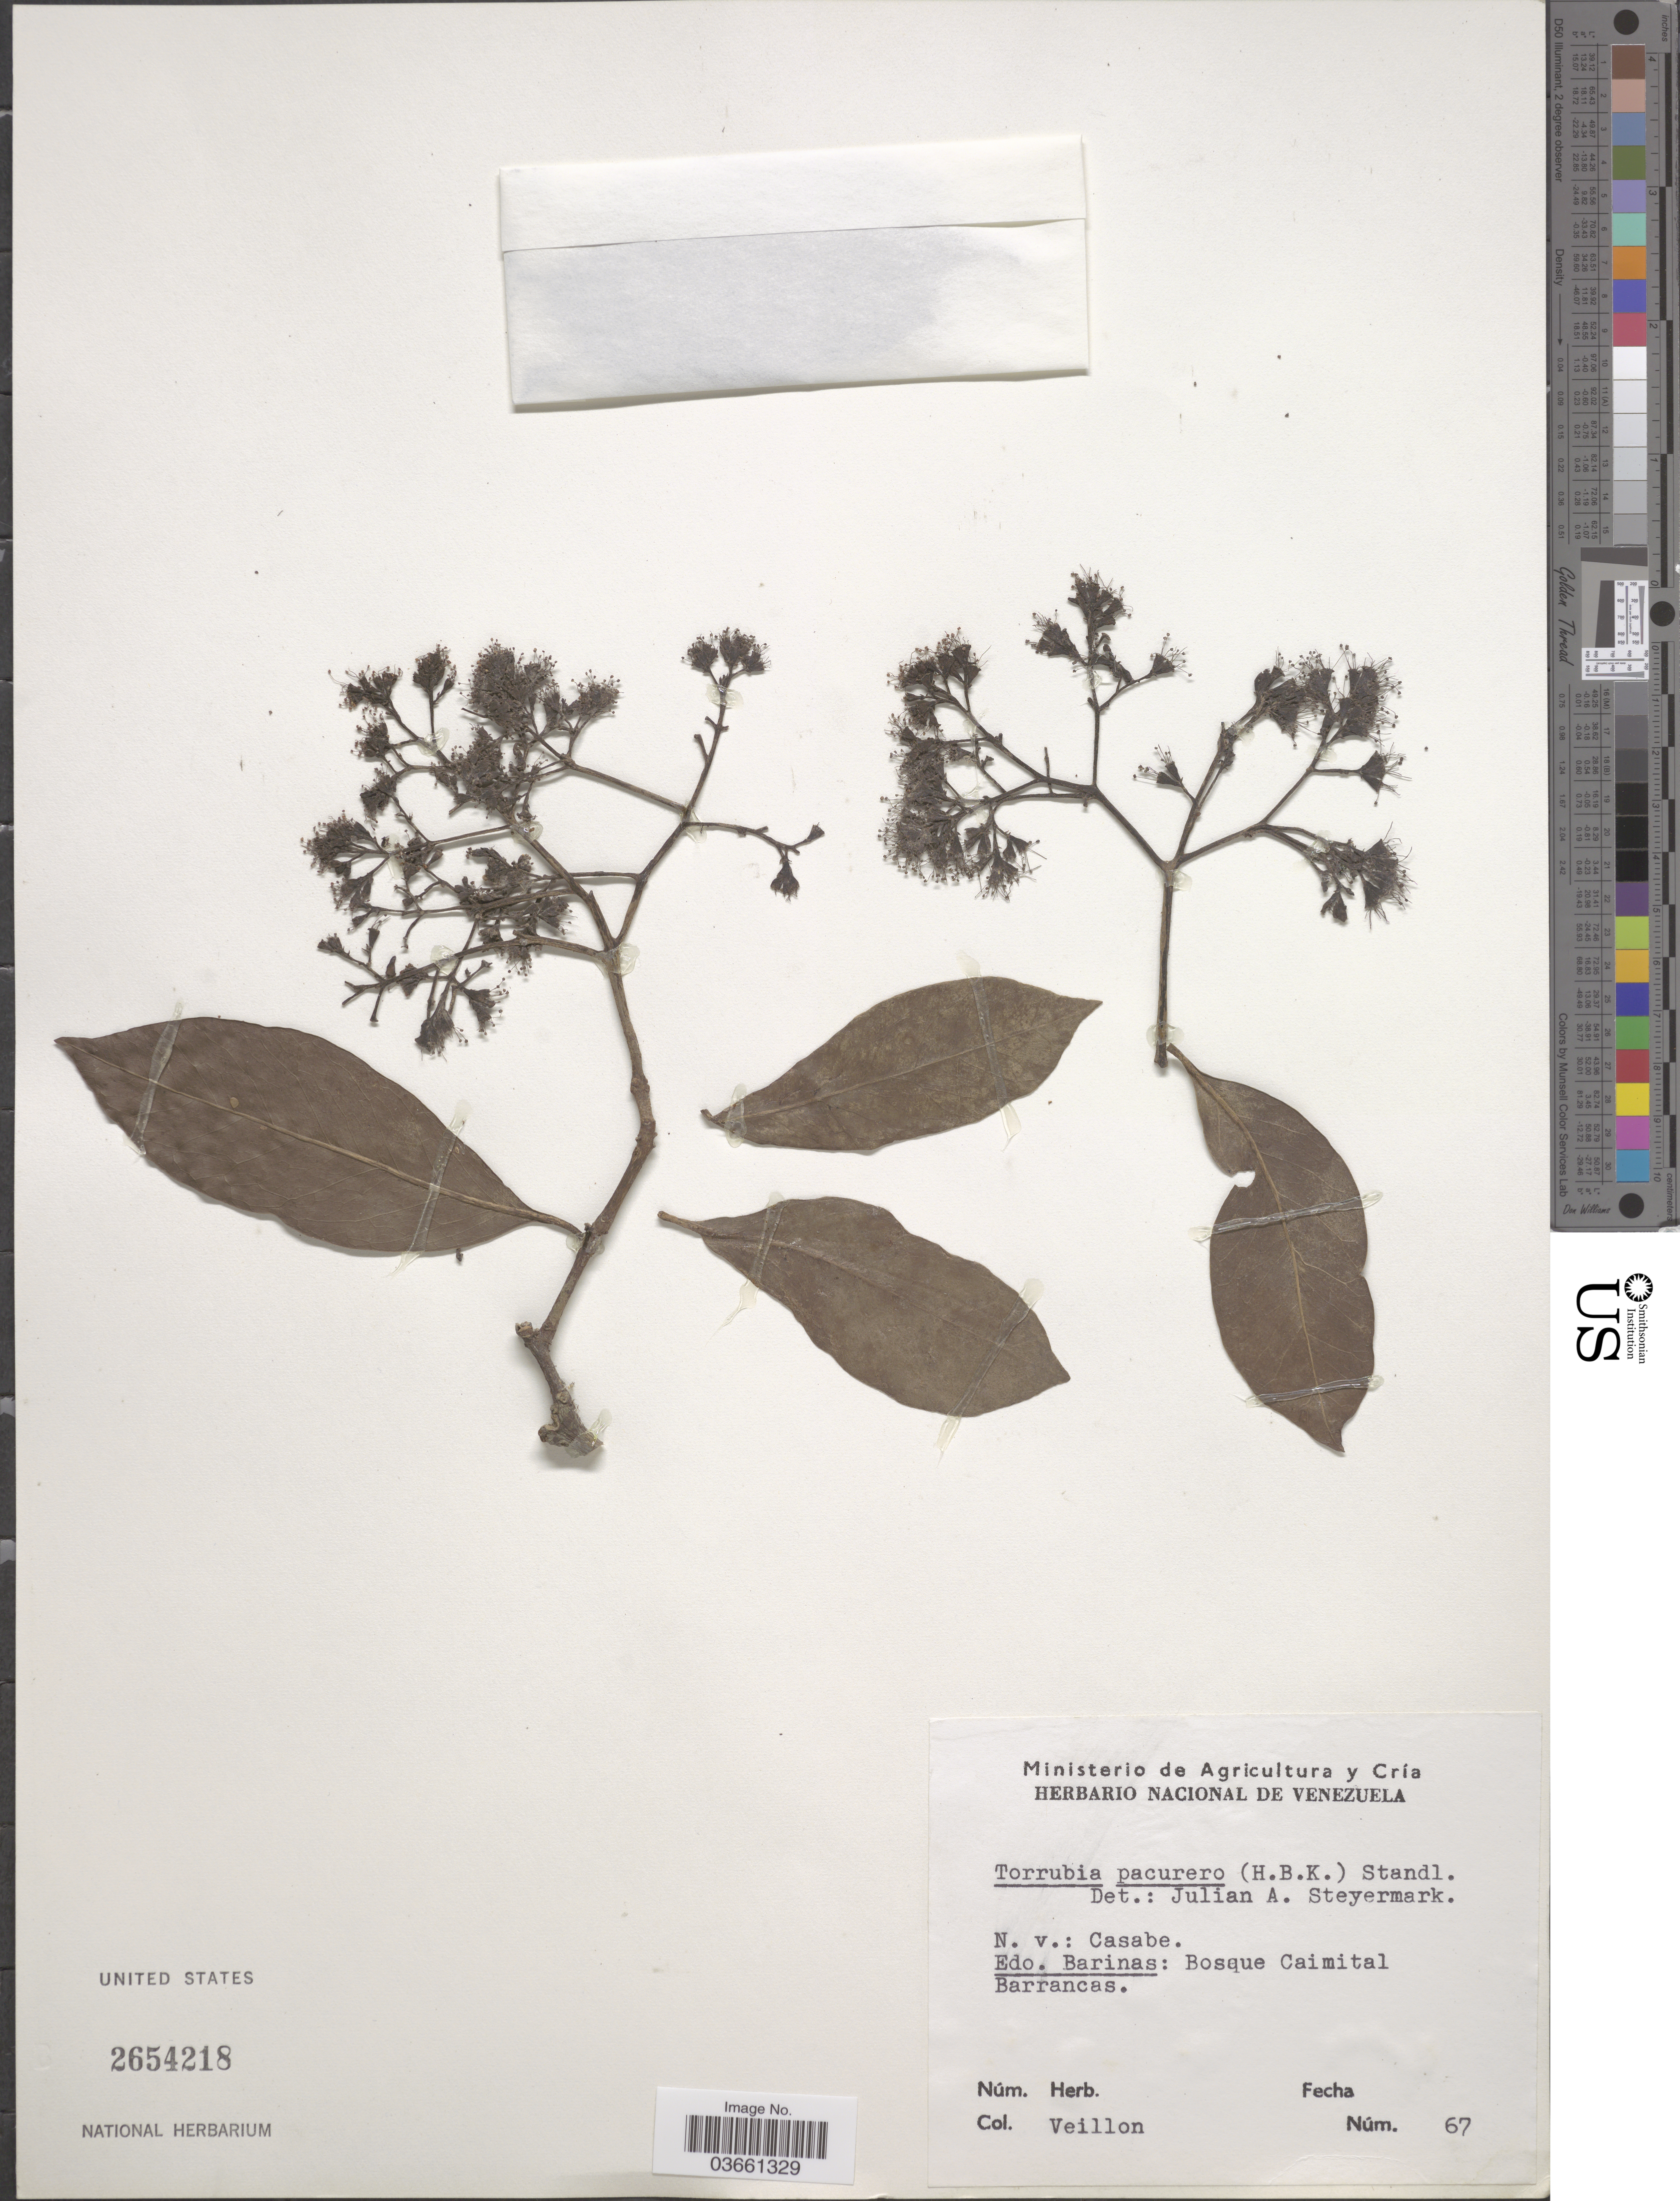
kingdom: Plantae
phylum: Tracheophyta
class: Magnoliopsida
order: Caryophyllales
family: Nyctaginaceae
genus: Guapira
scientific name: Guapira opposita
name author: (Vell.) Reitz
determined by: Strong, Mark T., (BOT), Smithsonian Institution - National Museum of Natural History (UNITED STATES)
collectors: -. Veillon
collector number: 67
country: Venezuela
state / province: Barinas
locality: Bosque Caimital Barrancas.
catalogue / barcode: US 2654218